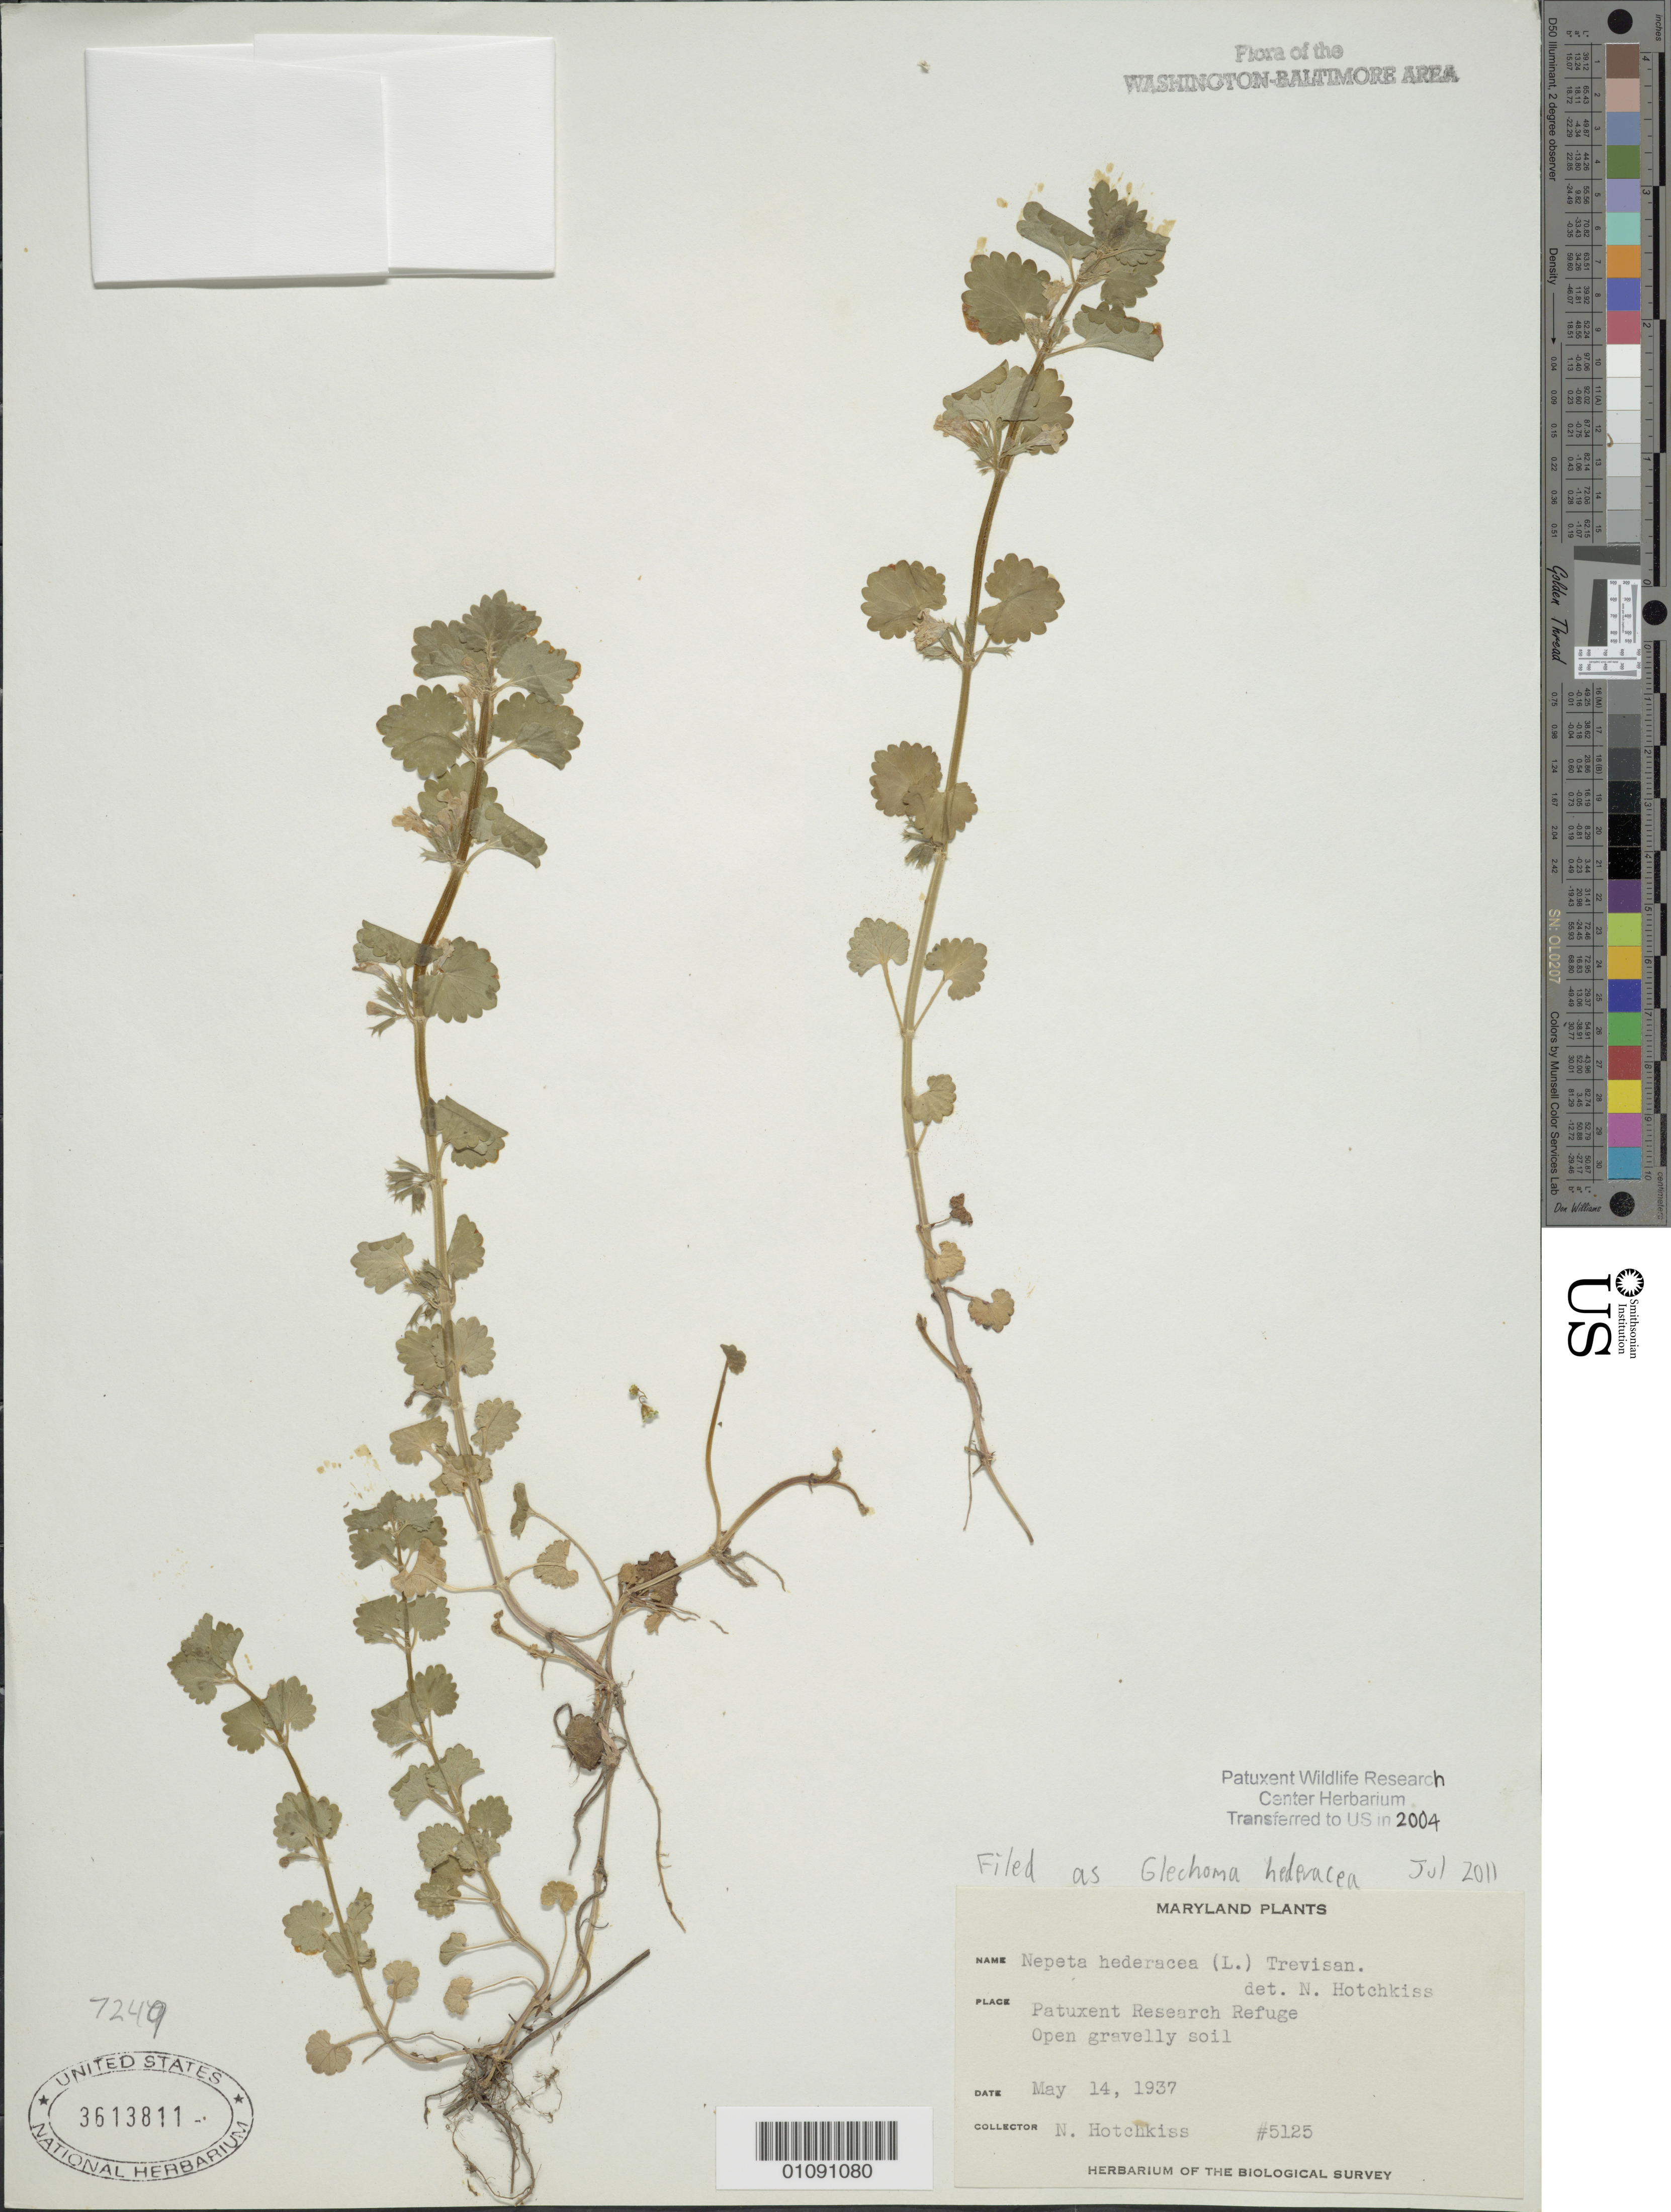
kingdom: Plantae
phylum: Tracheophyta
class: Magnoliopsida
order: Lamiales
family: Lamiaceae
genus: Glechoma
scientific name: Glechoma hederacea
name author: L.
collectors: N. Hotchkiss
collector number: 5125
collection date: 1937-05-14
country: United States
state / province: Maryland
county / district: Prince George's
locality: Patuxent Wildlife Refuge.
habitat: Open gravelly soil.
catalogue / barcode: US 3613811